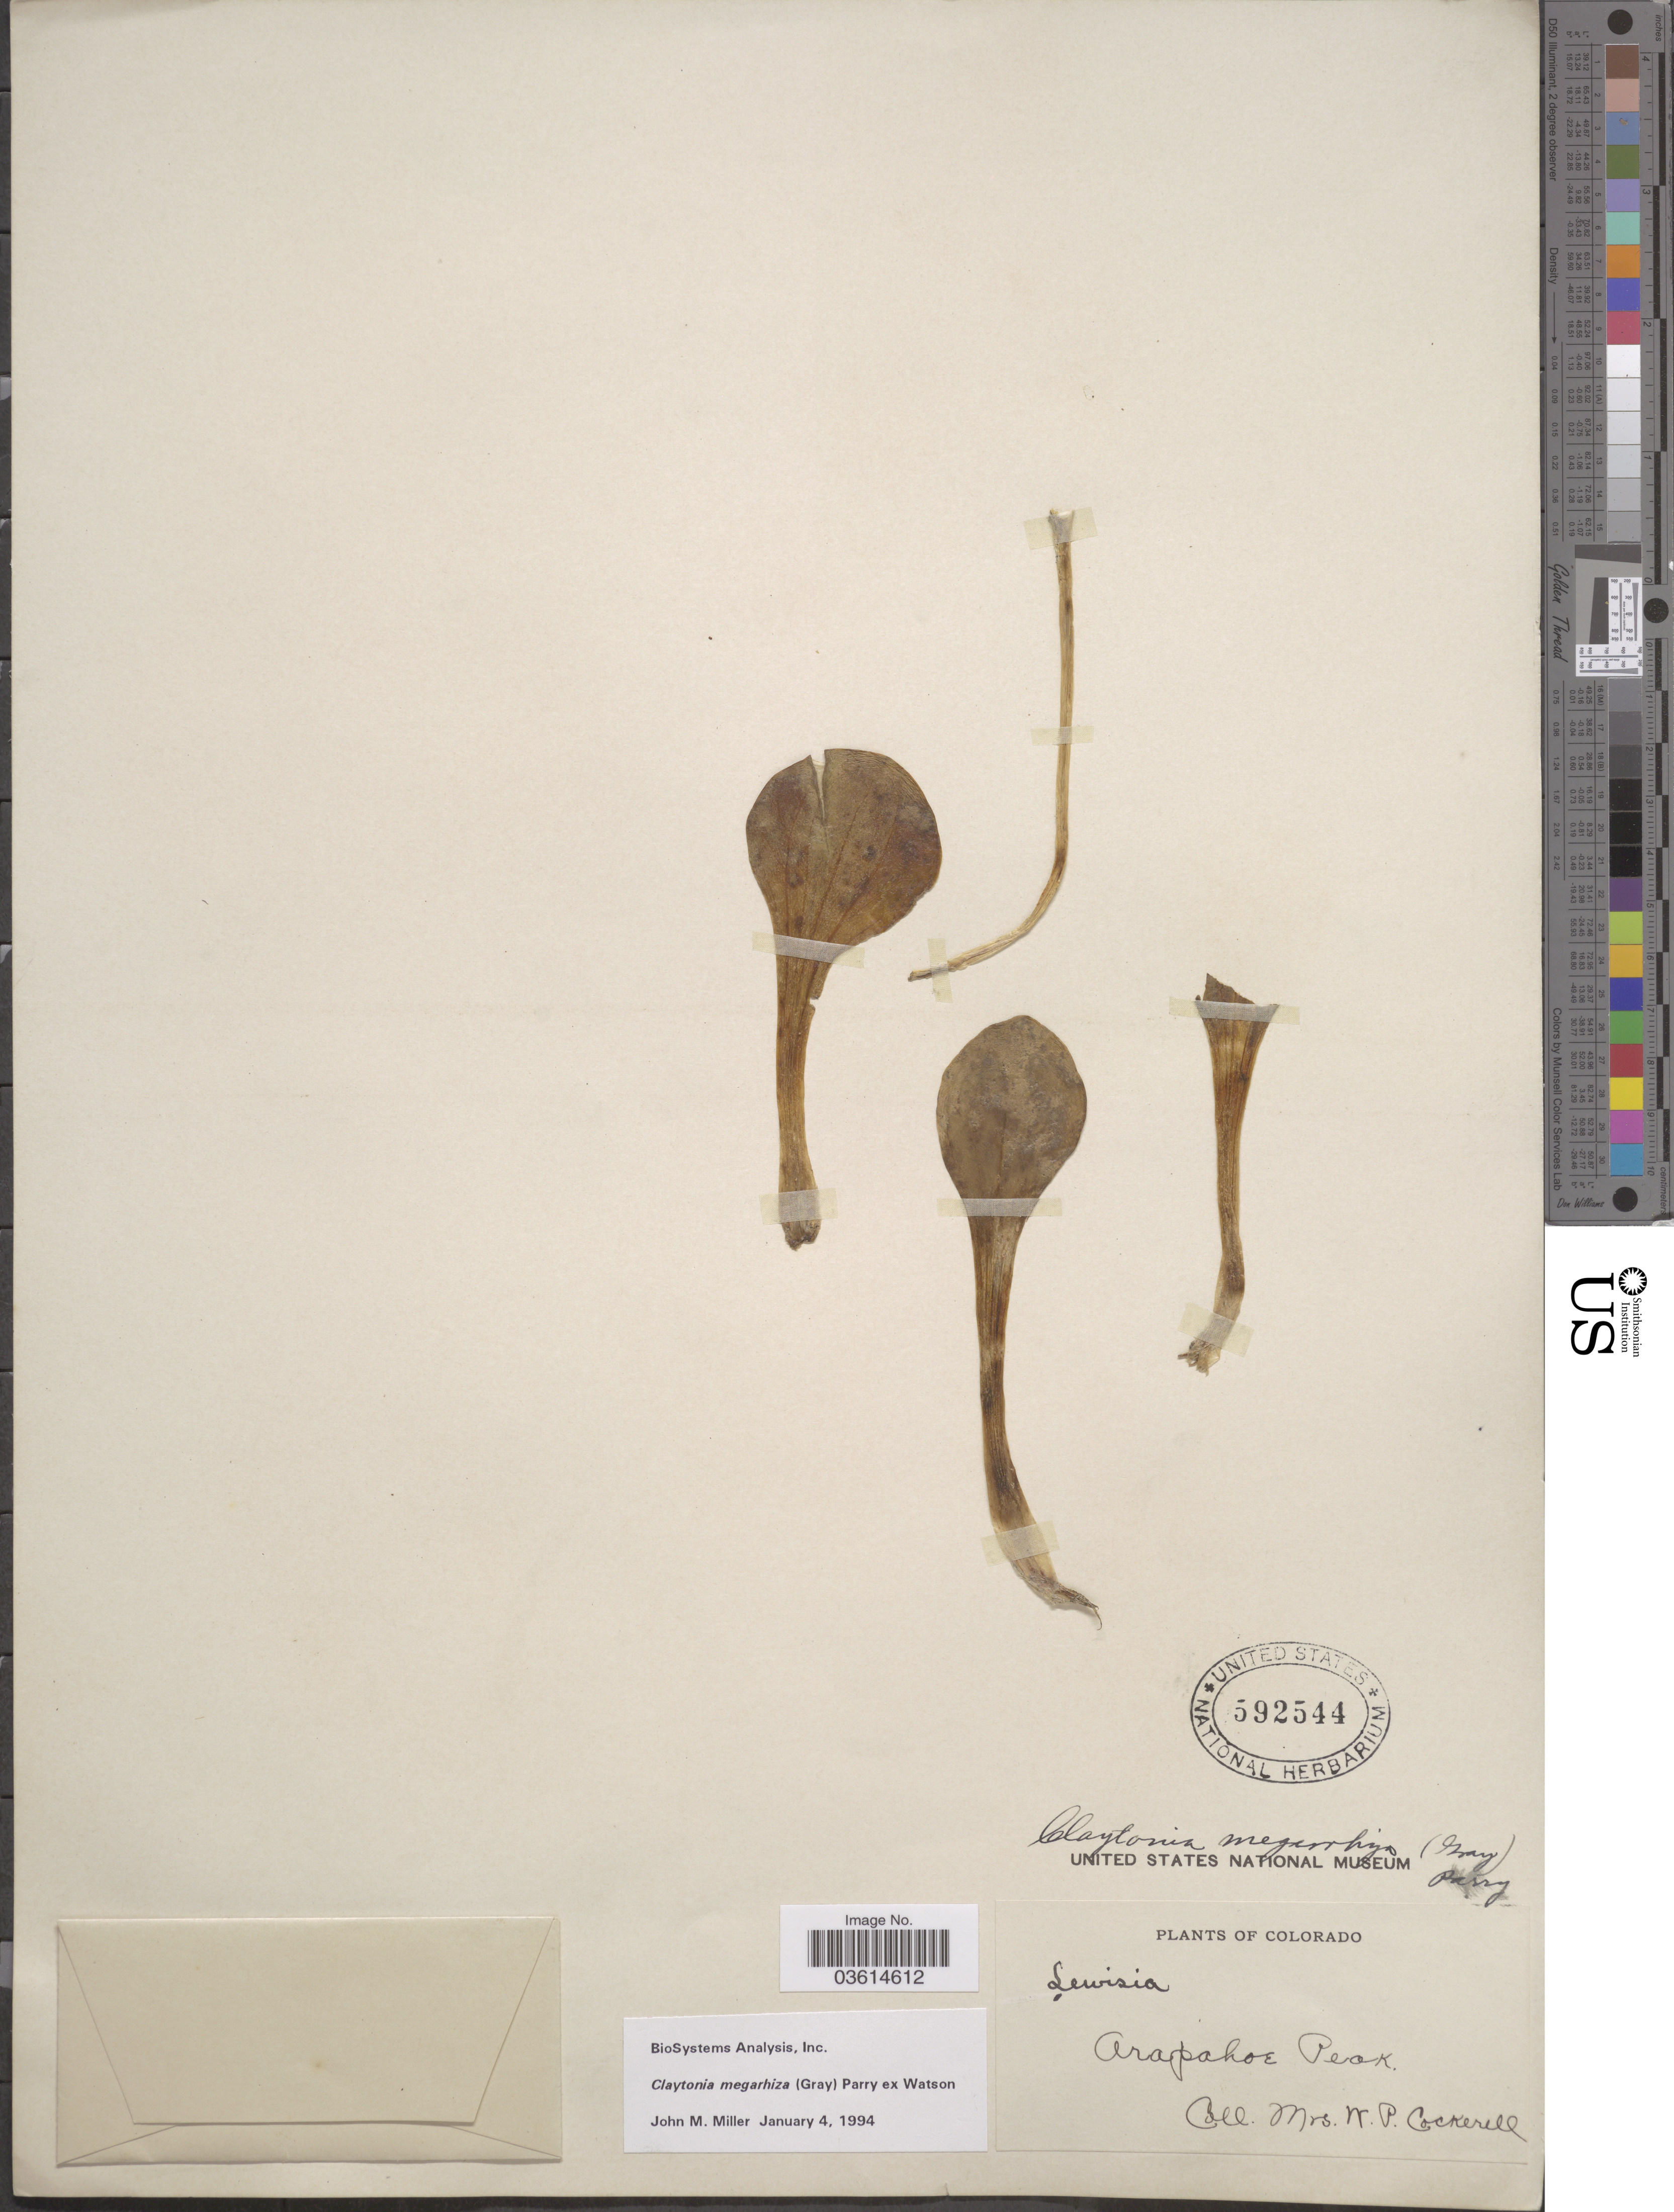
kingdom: Plantae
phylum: Tracheophyta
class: Magnoliopsida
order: Caryophyllales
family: Montiaceae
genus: Claytonia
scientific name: Claytonia megarhiza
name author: (A. Gray) Parry ex S. Watson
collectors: W. Cockerell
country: United States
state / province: Colorado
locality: Arapahoe Peak.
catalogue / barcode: US 592544